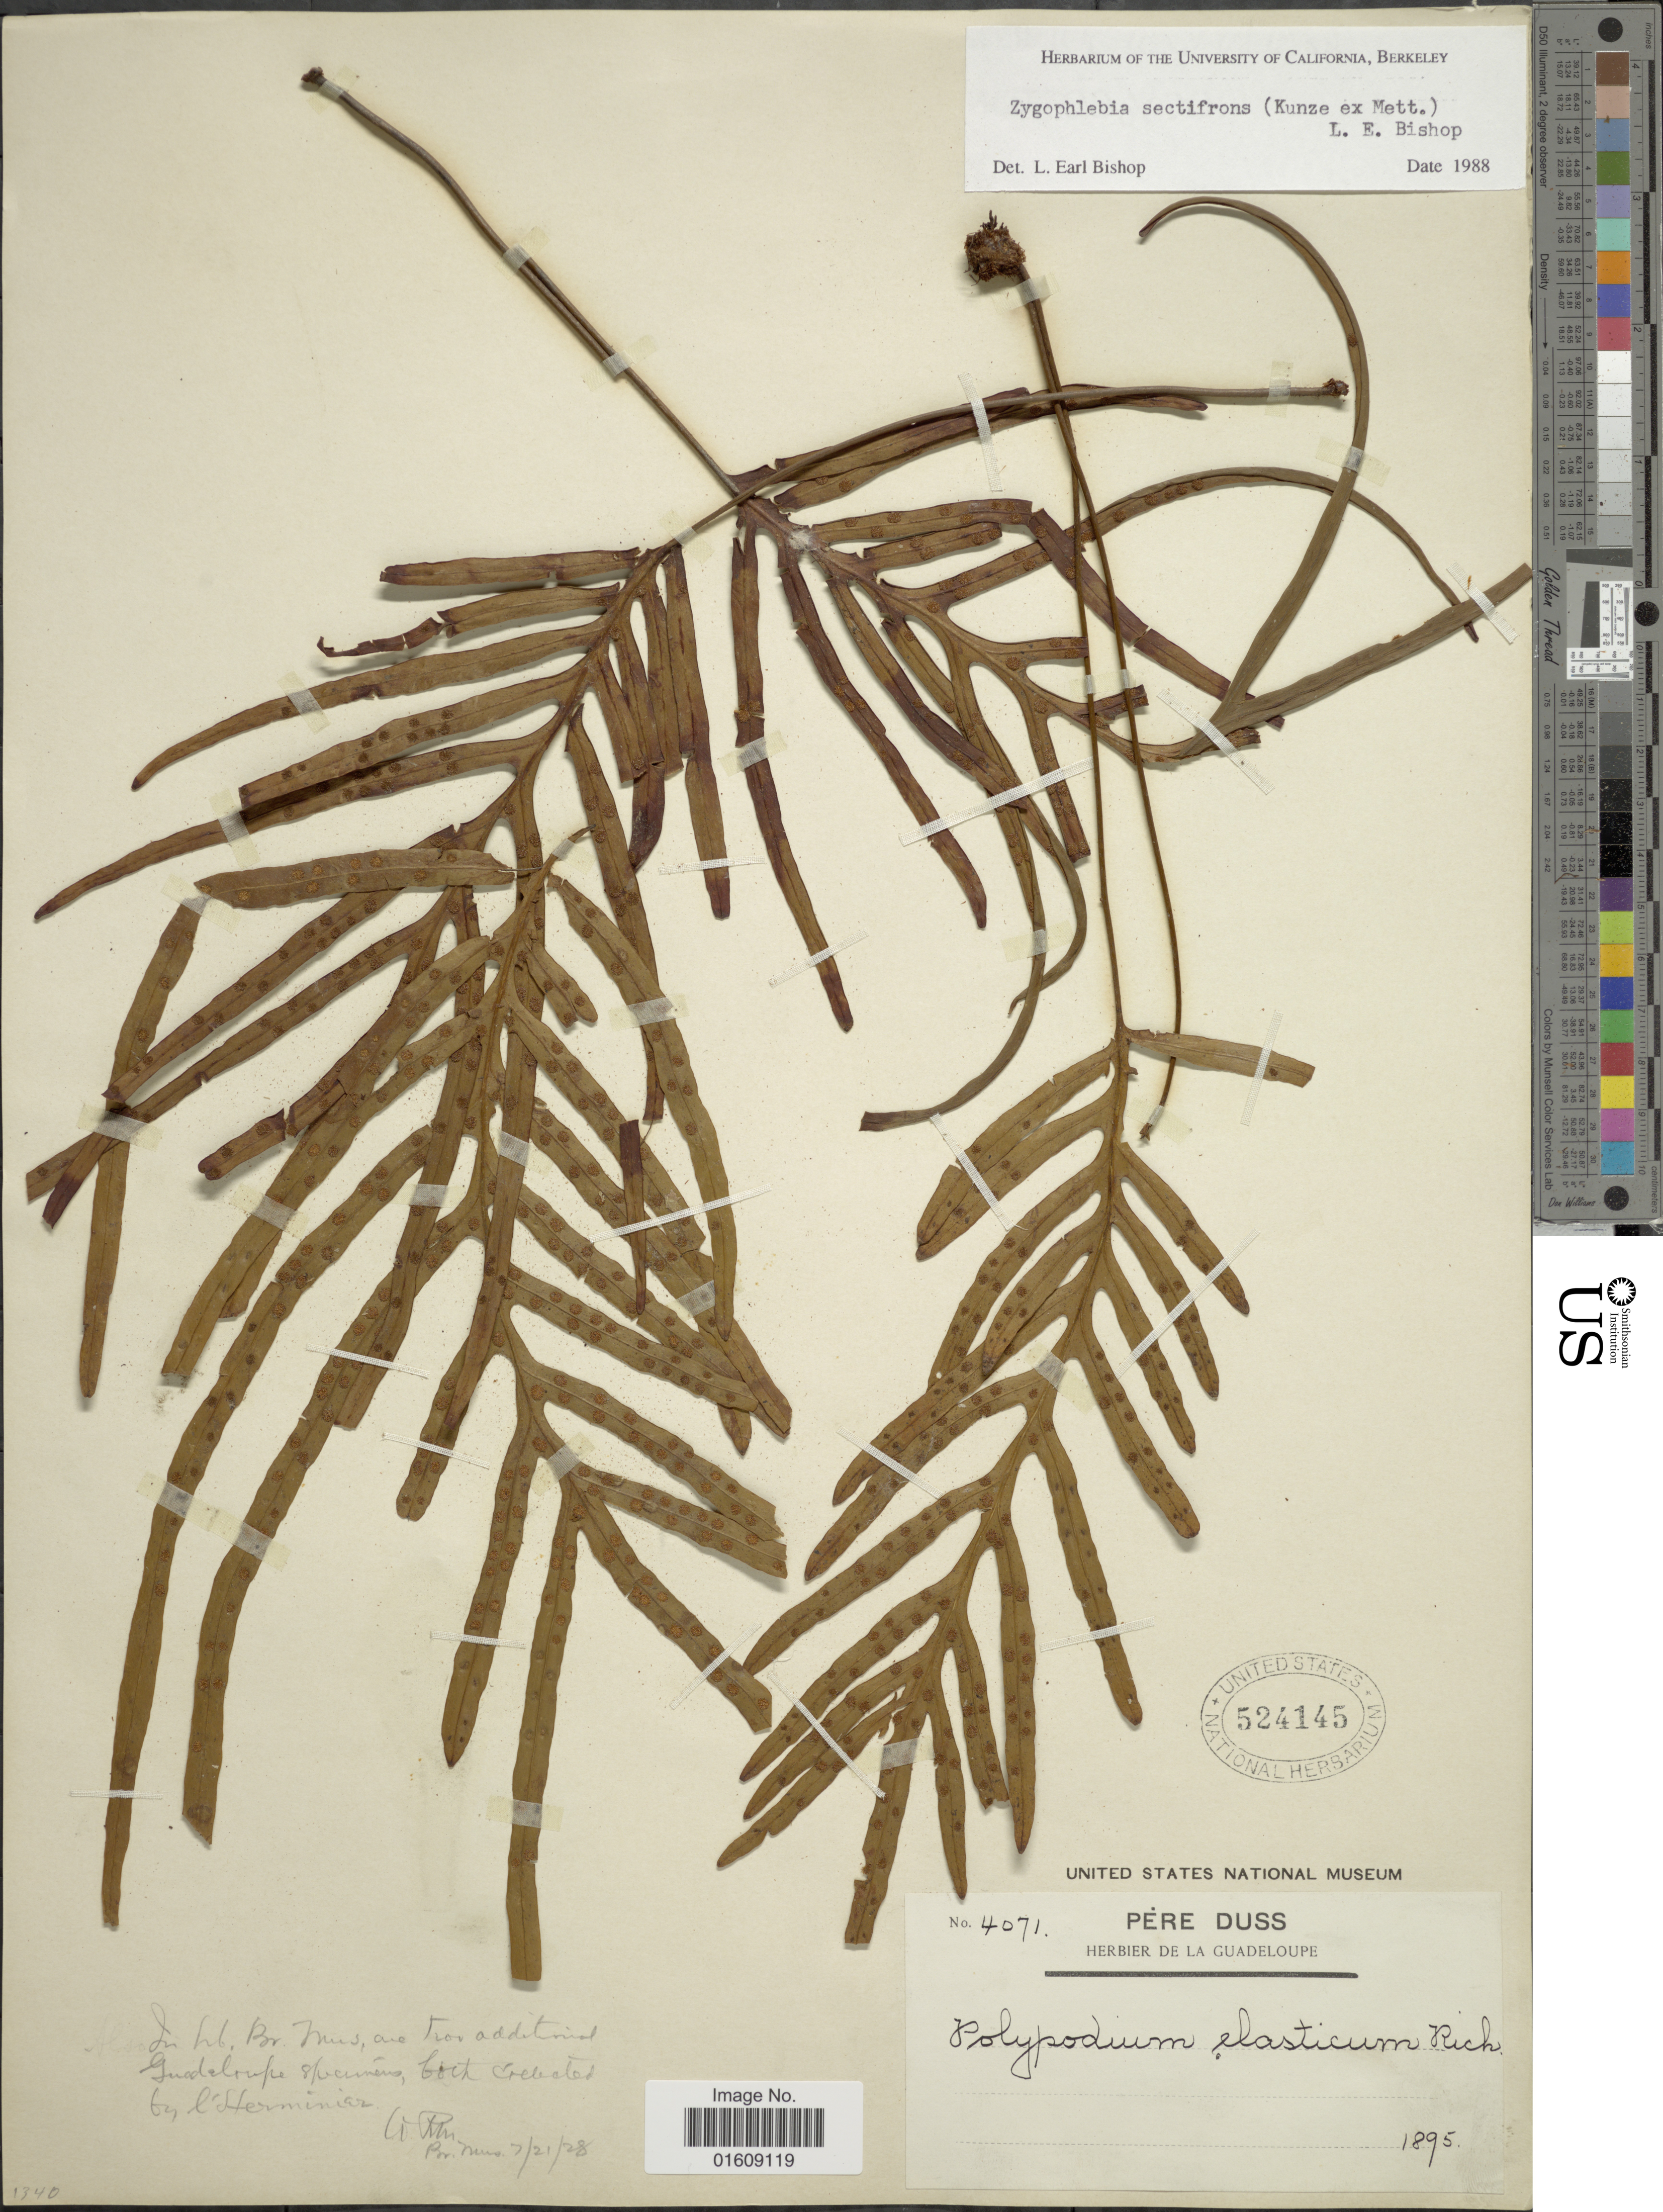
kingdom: Plantae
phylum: Tracheophyta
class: Polypodiopsida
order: Polypodiales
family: Polypodiaceae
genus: Zygophlebia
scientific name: Zygophlebia sectifrons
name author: (Kunze ex Mett.) L.E. Bishop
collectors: Père Duss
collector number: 4071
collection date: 1895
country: Guadeloupe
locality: Guadeloupe.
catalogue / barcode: US 524145